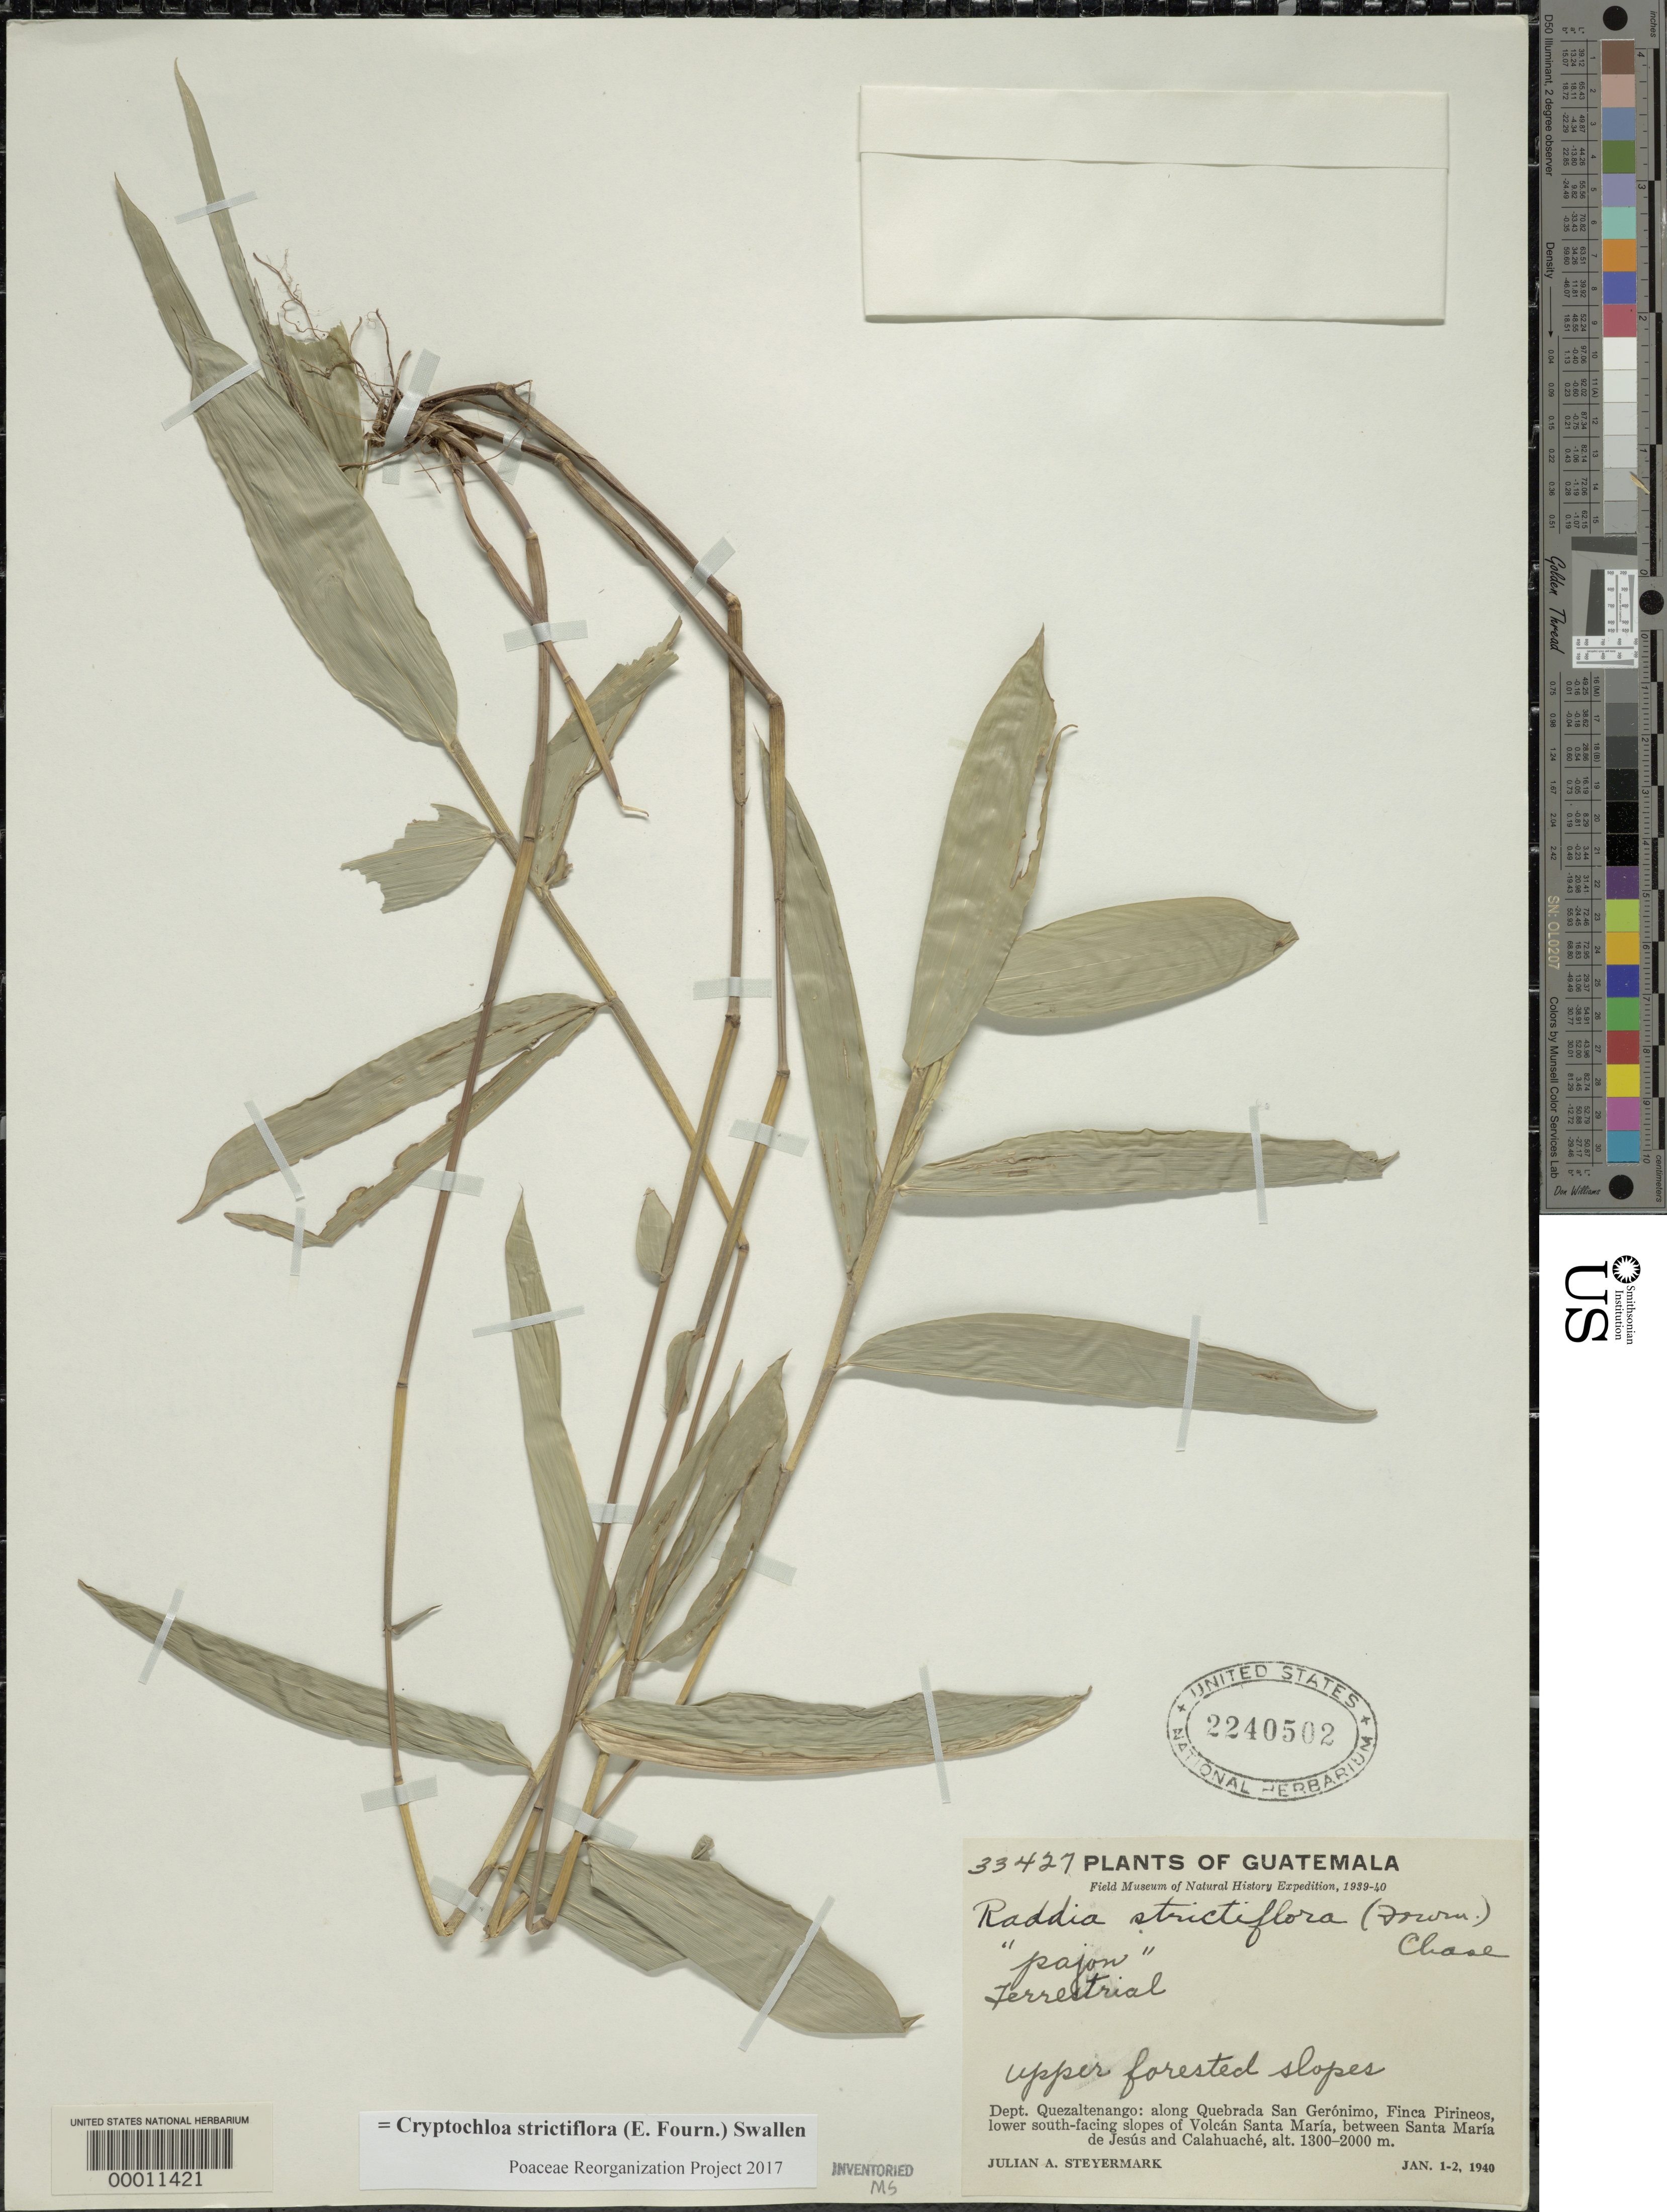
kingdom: Plantae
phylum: Tracheophyta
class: Liliopsida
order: Poales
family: Poaceae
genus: Cryptochloa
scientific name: Cryptochloa strictiflora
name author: (E. Fourn.) Swallen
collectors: J. Steyermark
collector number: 33427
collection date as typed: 01 Jan 1940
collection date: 1940-01-01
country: Guatemala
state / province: Quetzaltenango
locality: Quebrada San Geronimo, Finca Pirineos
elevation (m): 1300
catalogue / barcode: US 2240502